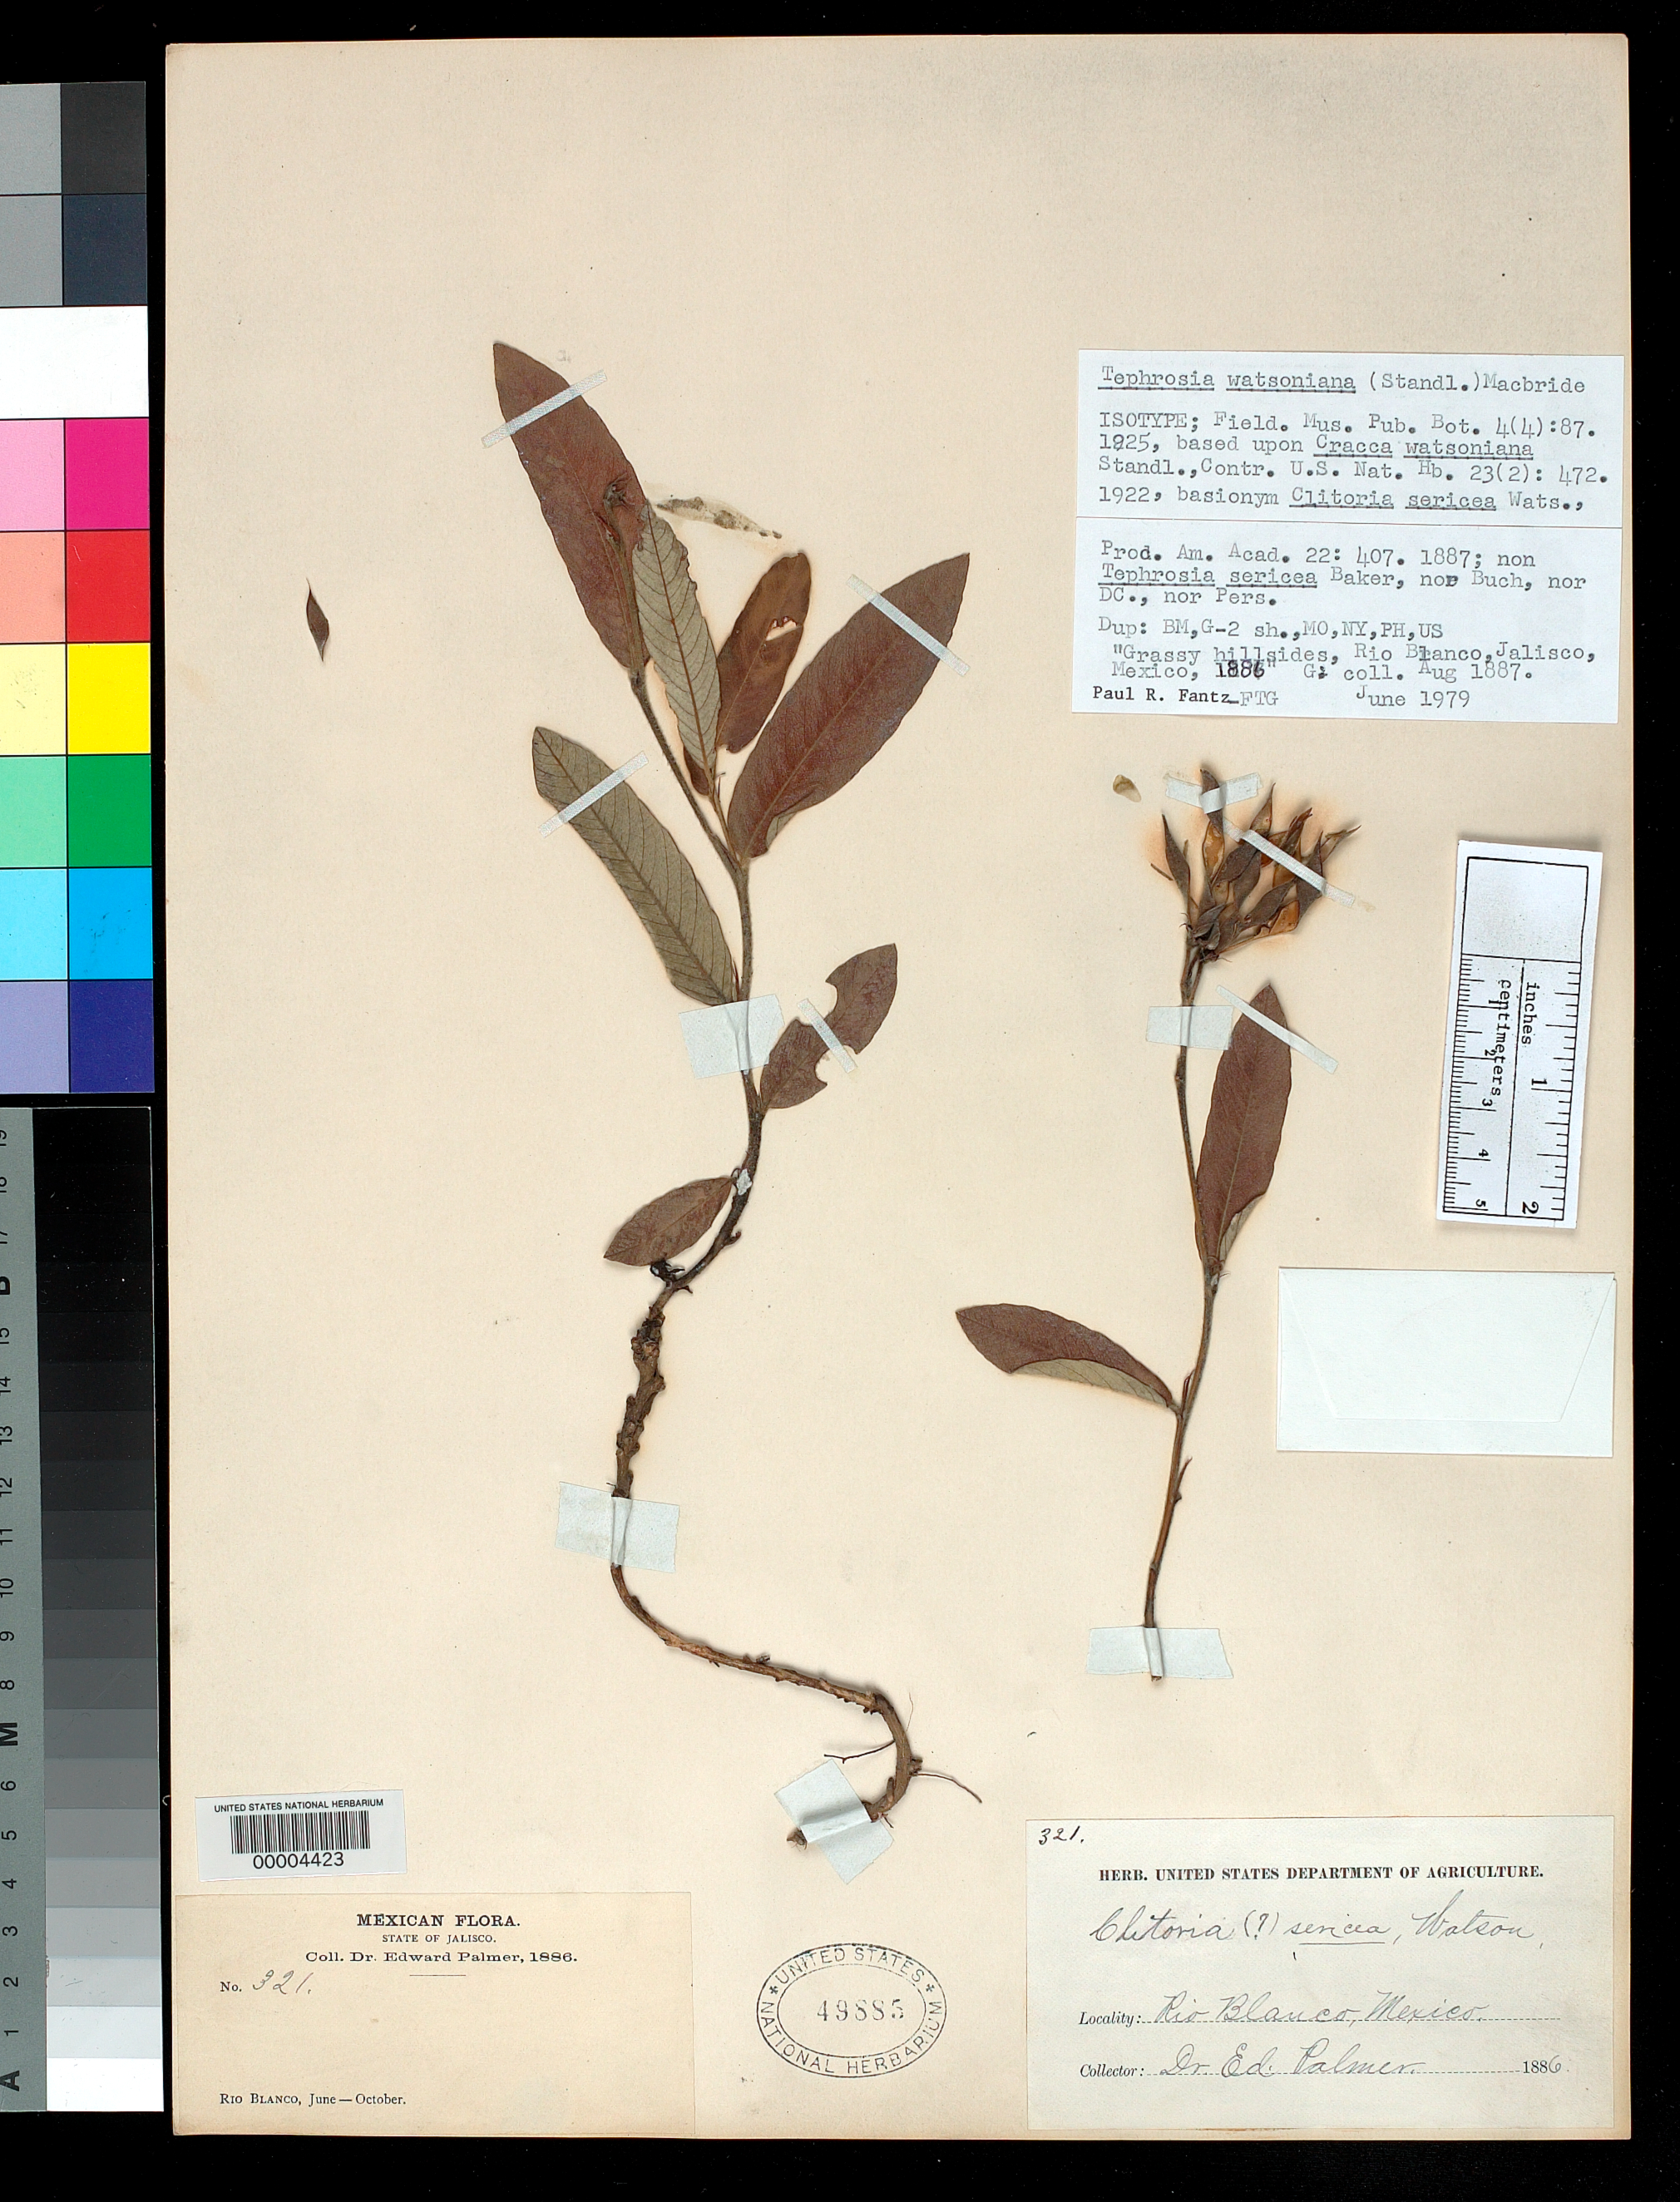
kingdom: Plantae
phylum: Tracheophyta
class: Magnoliopsida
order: Fabales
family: Fabaceae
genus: Clitoria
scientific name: Clitoria sericea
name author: S. Watson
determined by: Fantz, P. R., (FLAS), University of Florida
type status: Isotype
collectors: E. Palmer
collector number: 321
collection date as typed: Jun 1886 to -- Oct 1886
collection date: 1886-06/1886-10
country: Mexico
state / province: Jalisco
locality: Río Blanco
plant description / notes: Also a type of Cracca watsoniana Standl.; Replacement name based on Clitoria sericea S. Watson, non Cracca sericea (A. Gray) A. Gray.; Also a type of Clitoria sericea S. Watson.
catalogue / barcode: US 49885